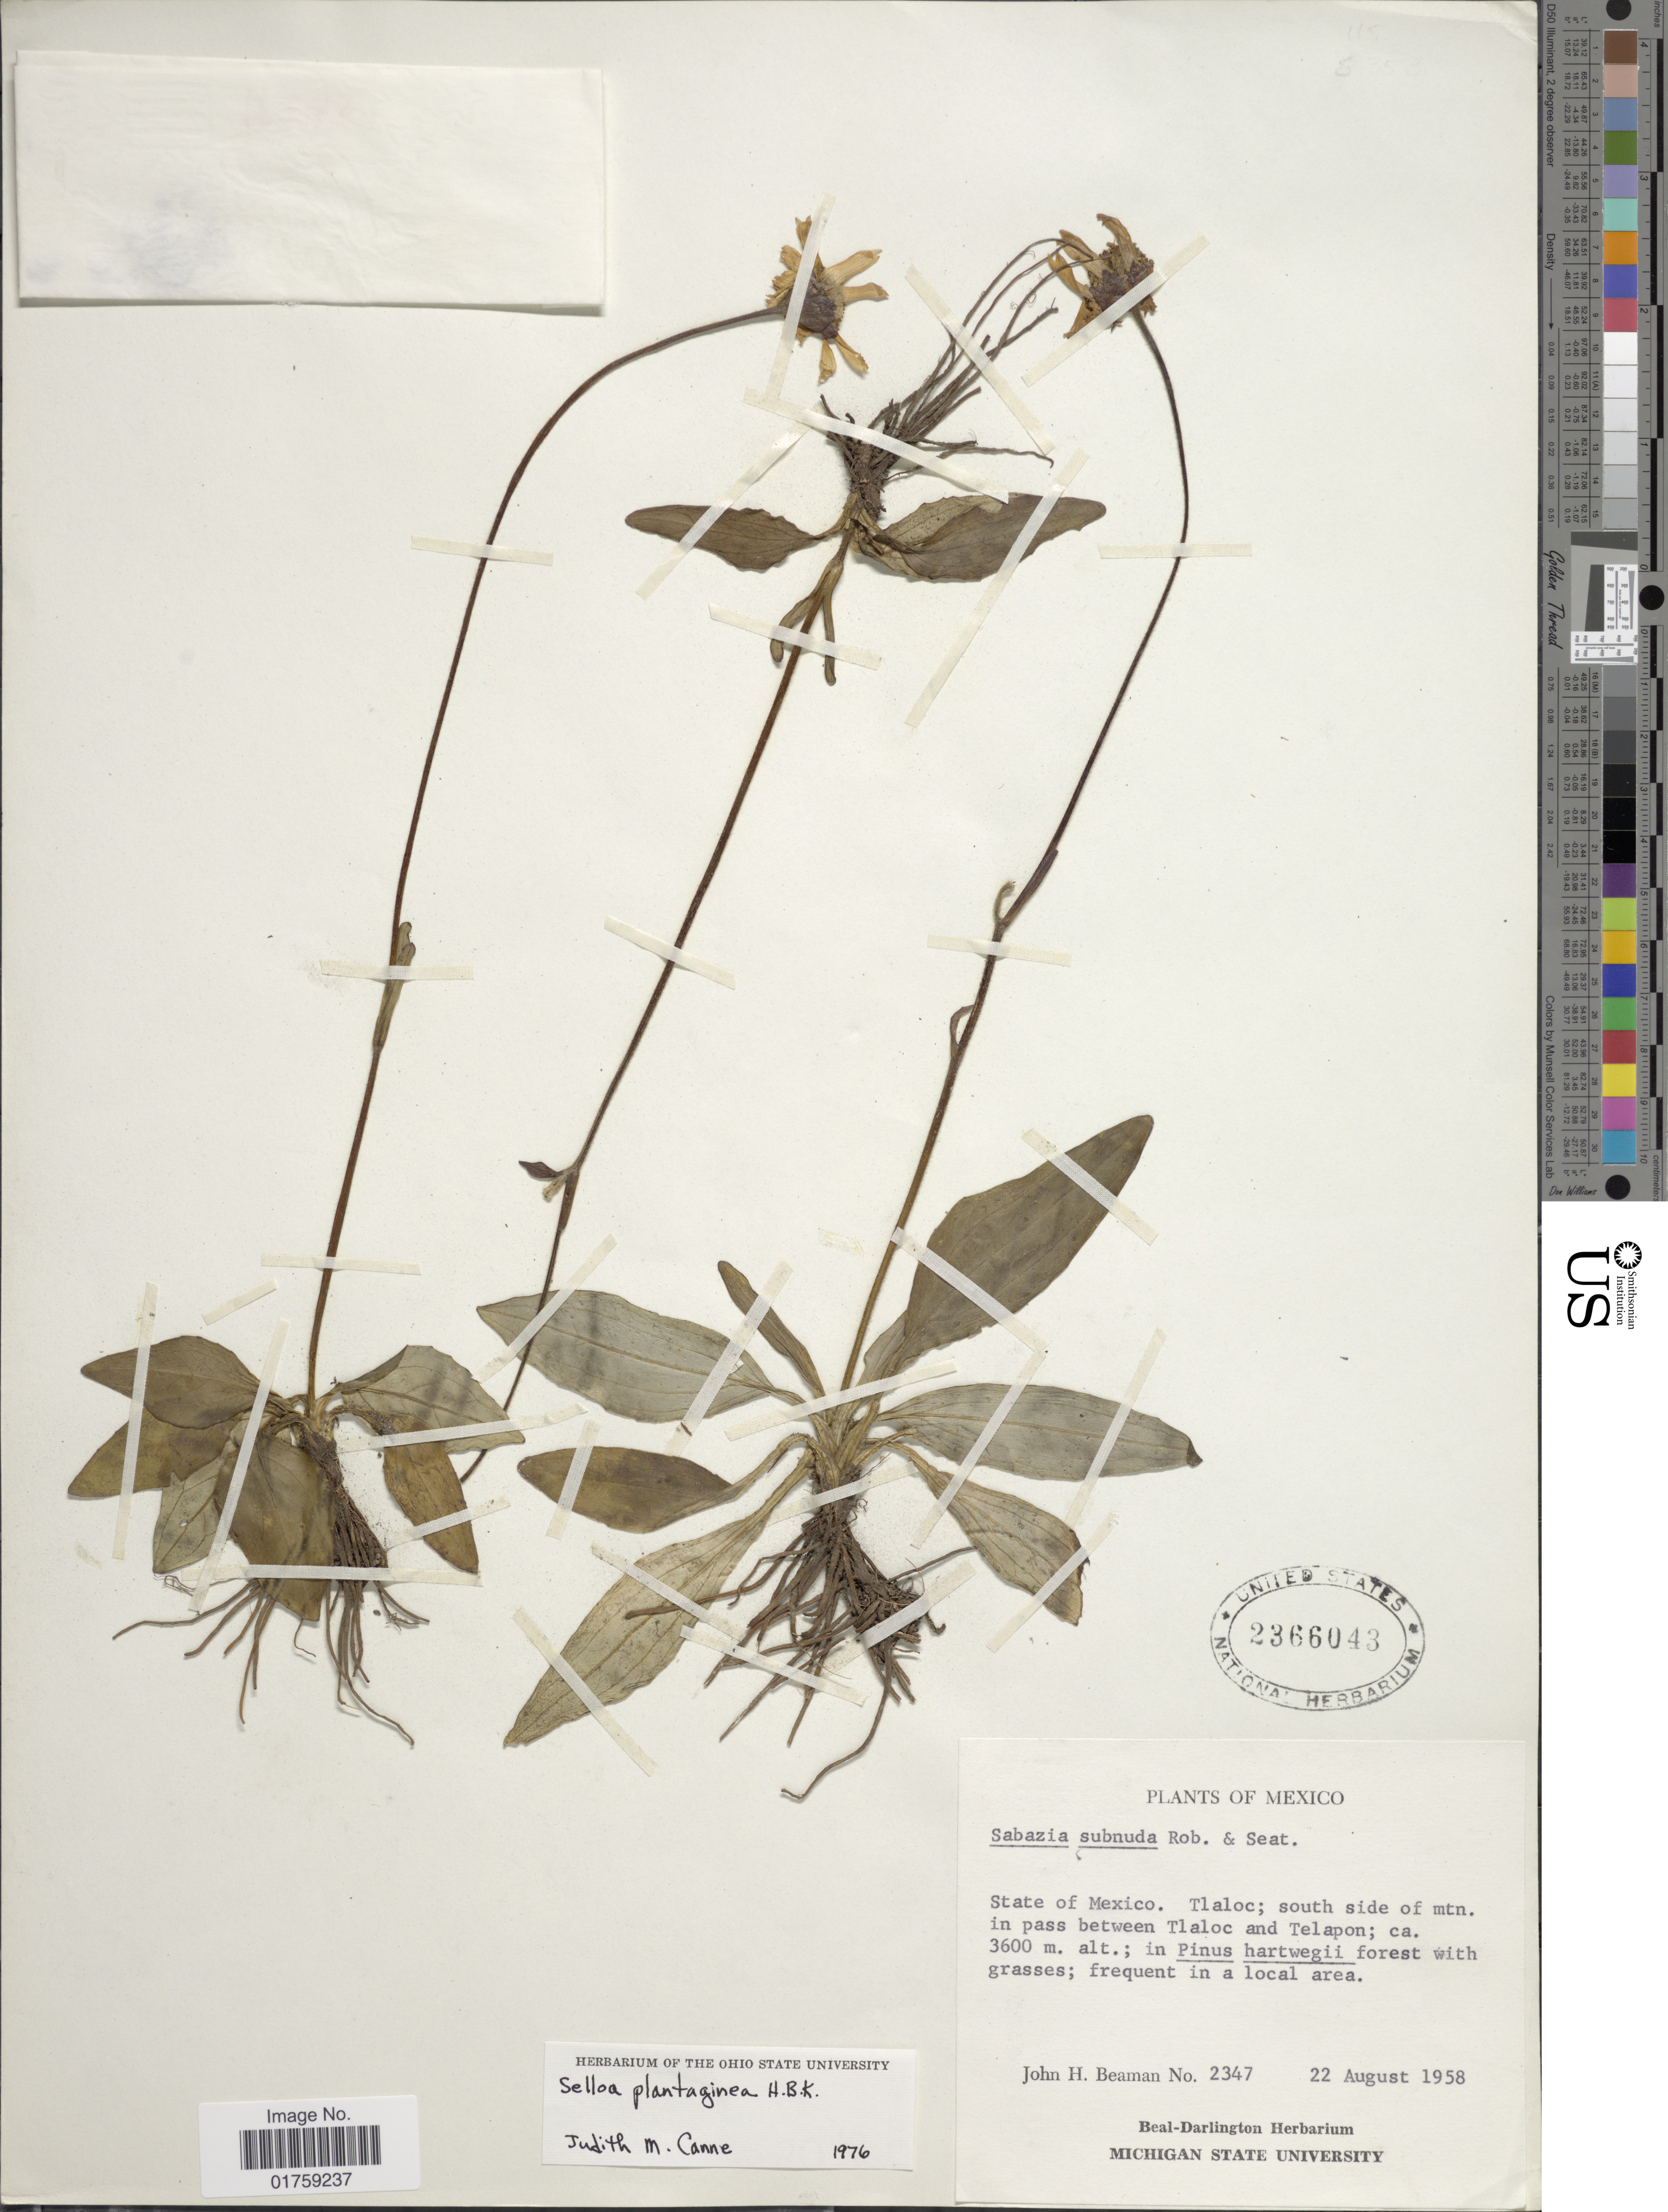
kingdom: Plantae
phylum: Tracheophyta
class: Magnoliopsida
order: Asterales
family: Asteraceae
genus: Selloa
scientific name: Selloa plantaginea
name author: Kunth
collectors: J. H. Beaman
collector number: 2347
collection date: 1958-08-22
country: Mexico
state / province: México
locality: Mexico. State of México. Tlaloc; south side of mtn. in pass between Tlaloc and Telapon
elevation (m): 3600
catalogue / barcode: US 2366043